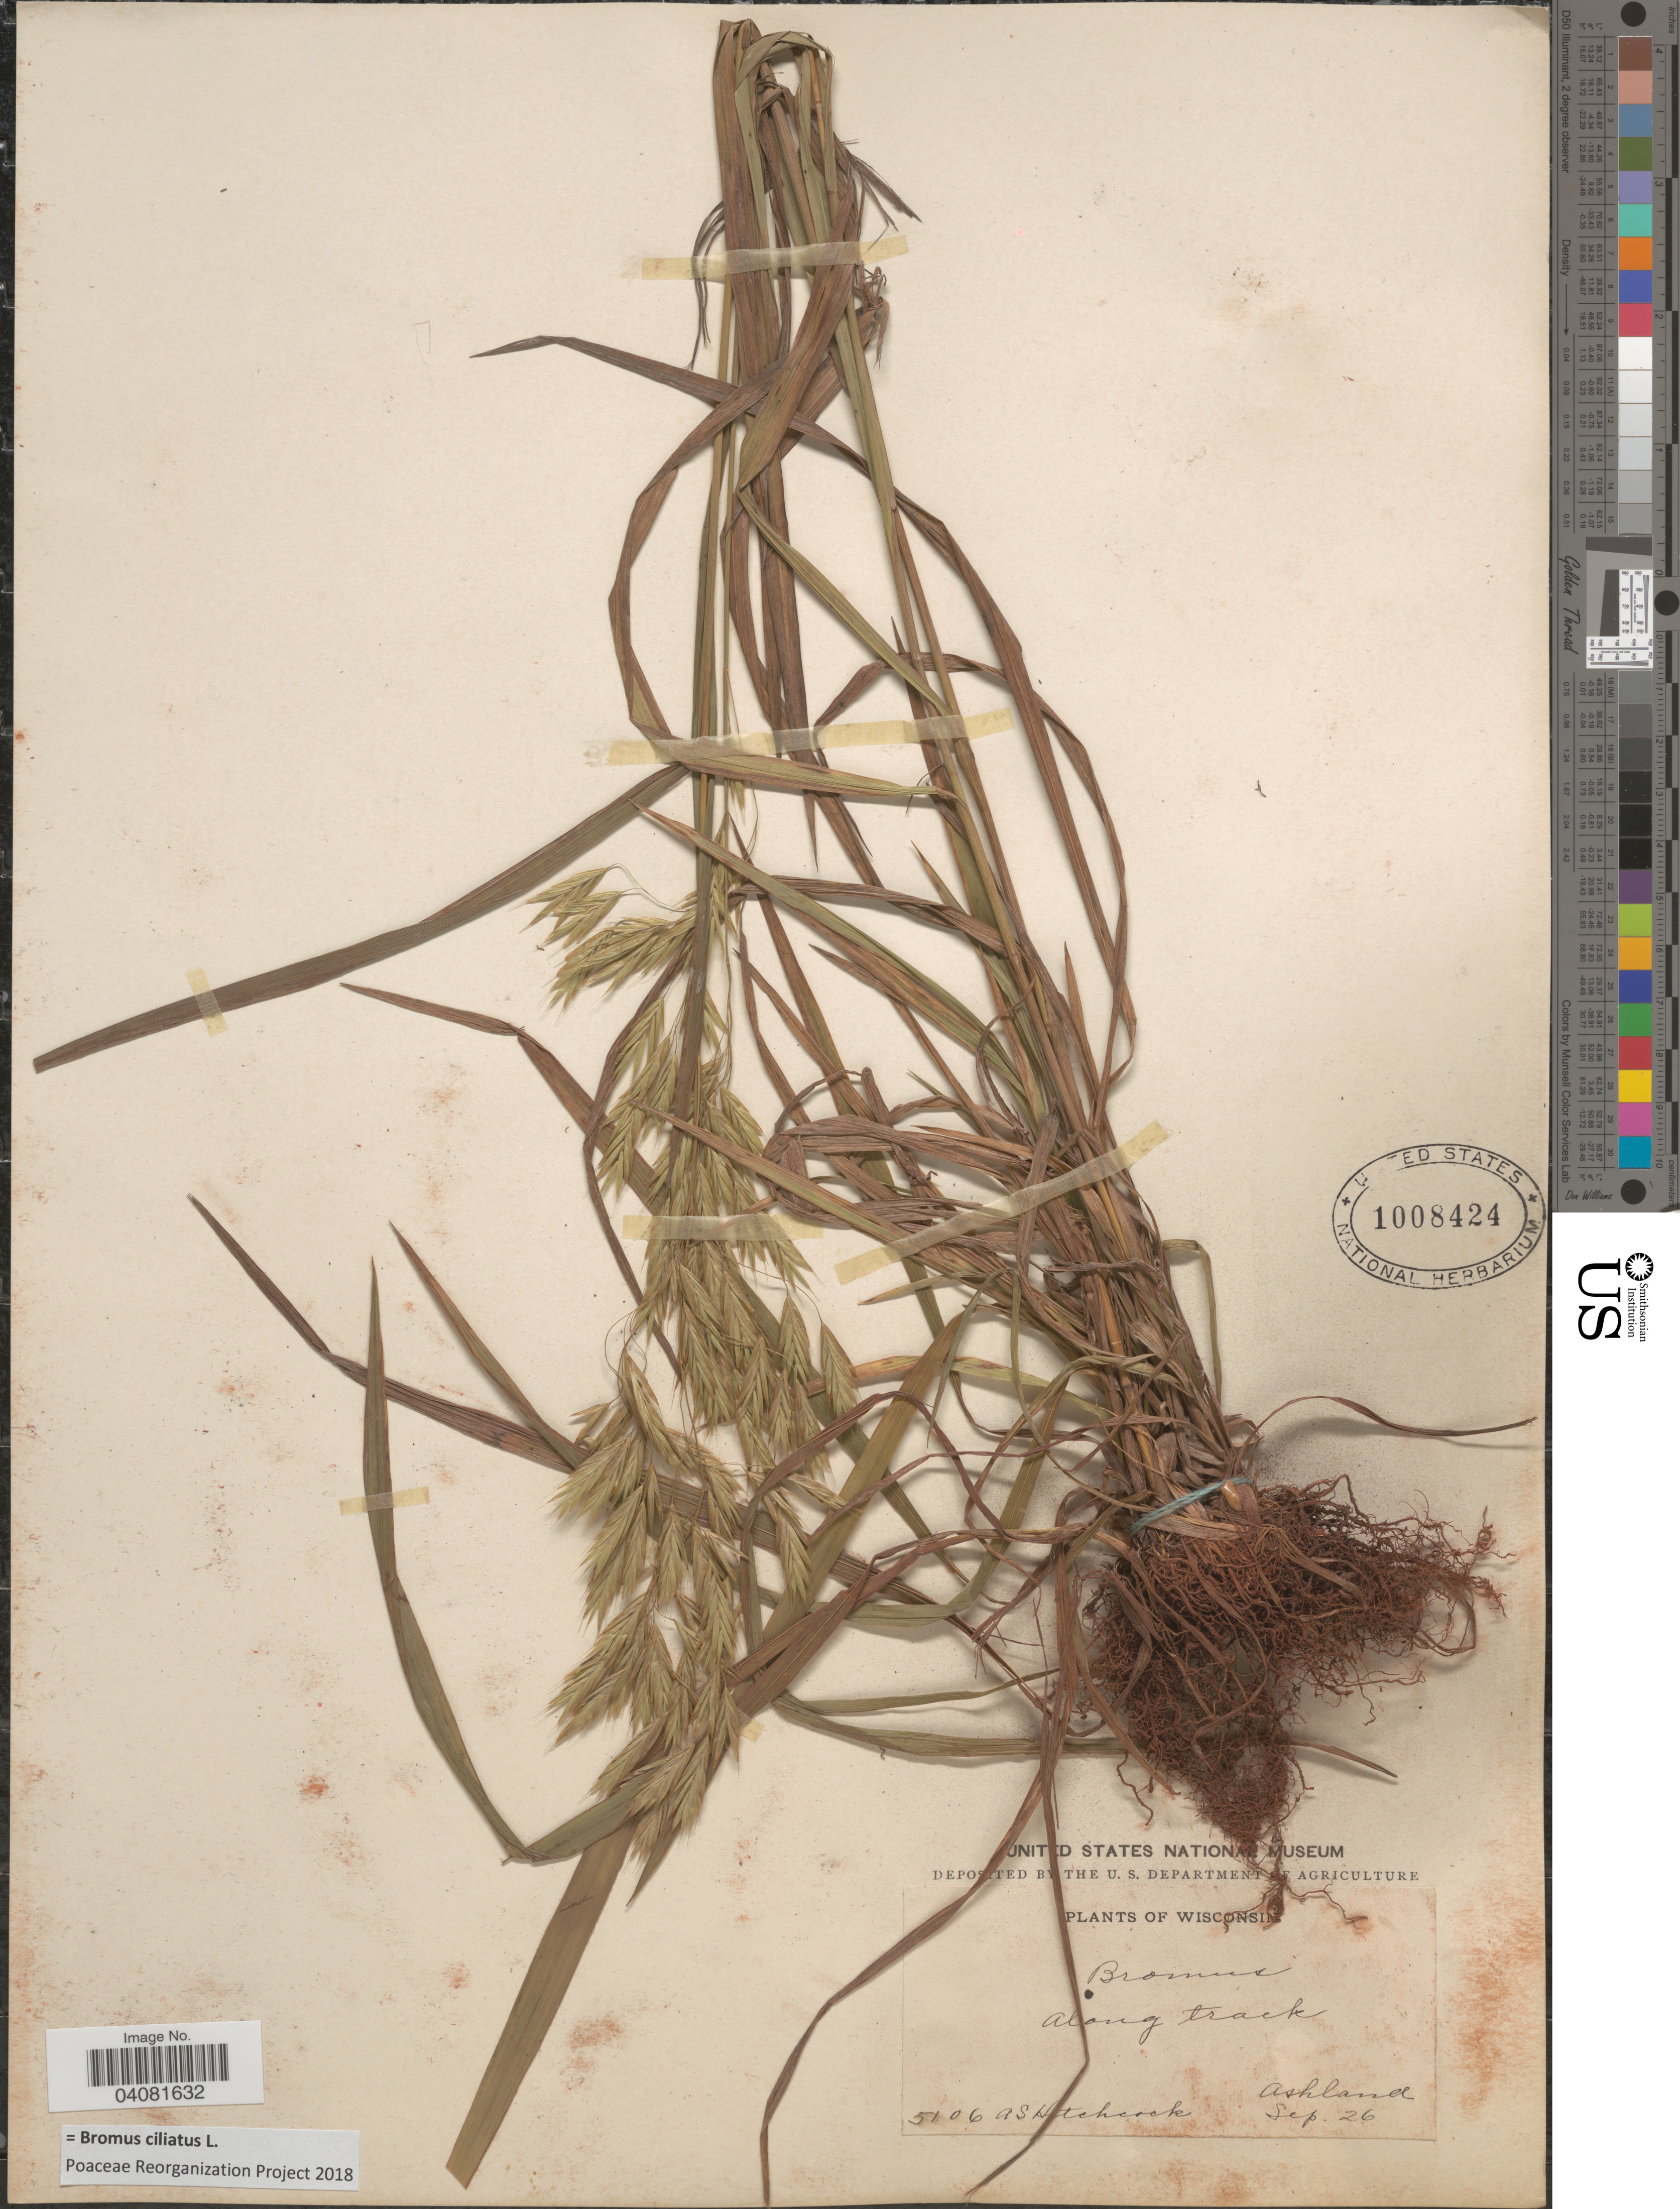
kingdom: Plantae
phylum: Tracheophyta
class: Liliopsida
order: Poales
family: Poaceae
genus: Bromus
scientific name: Bromus ciliatus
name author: L.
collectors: A. S. Hitchcock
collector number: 5106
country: United States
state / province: Wisconsin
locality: Ashland.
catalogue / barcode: US 1008424